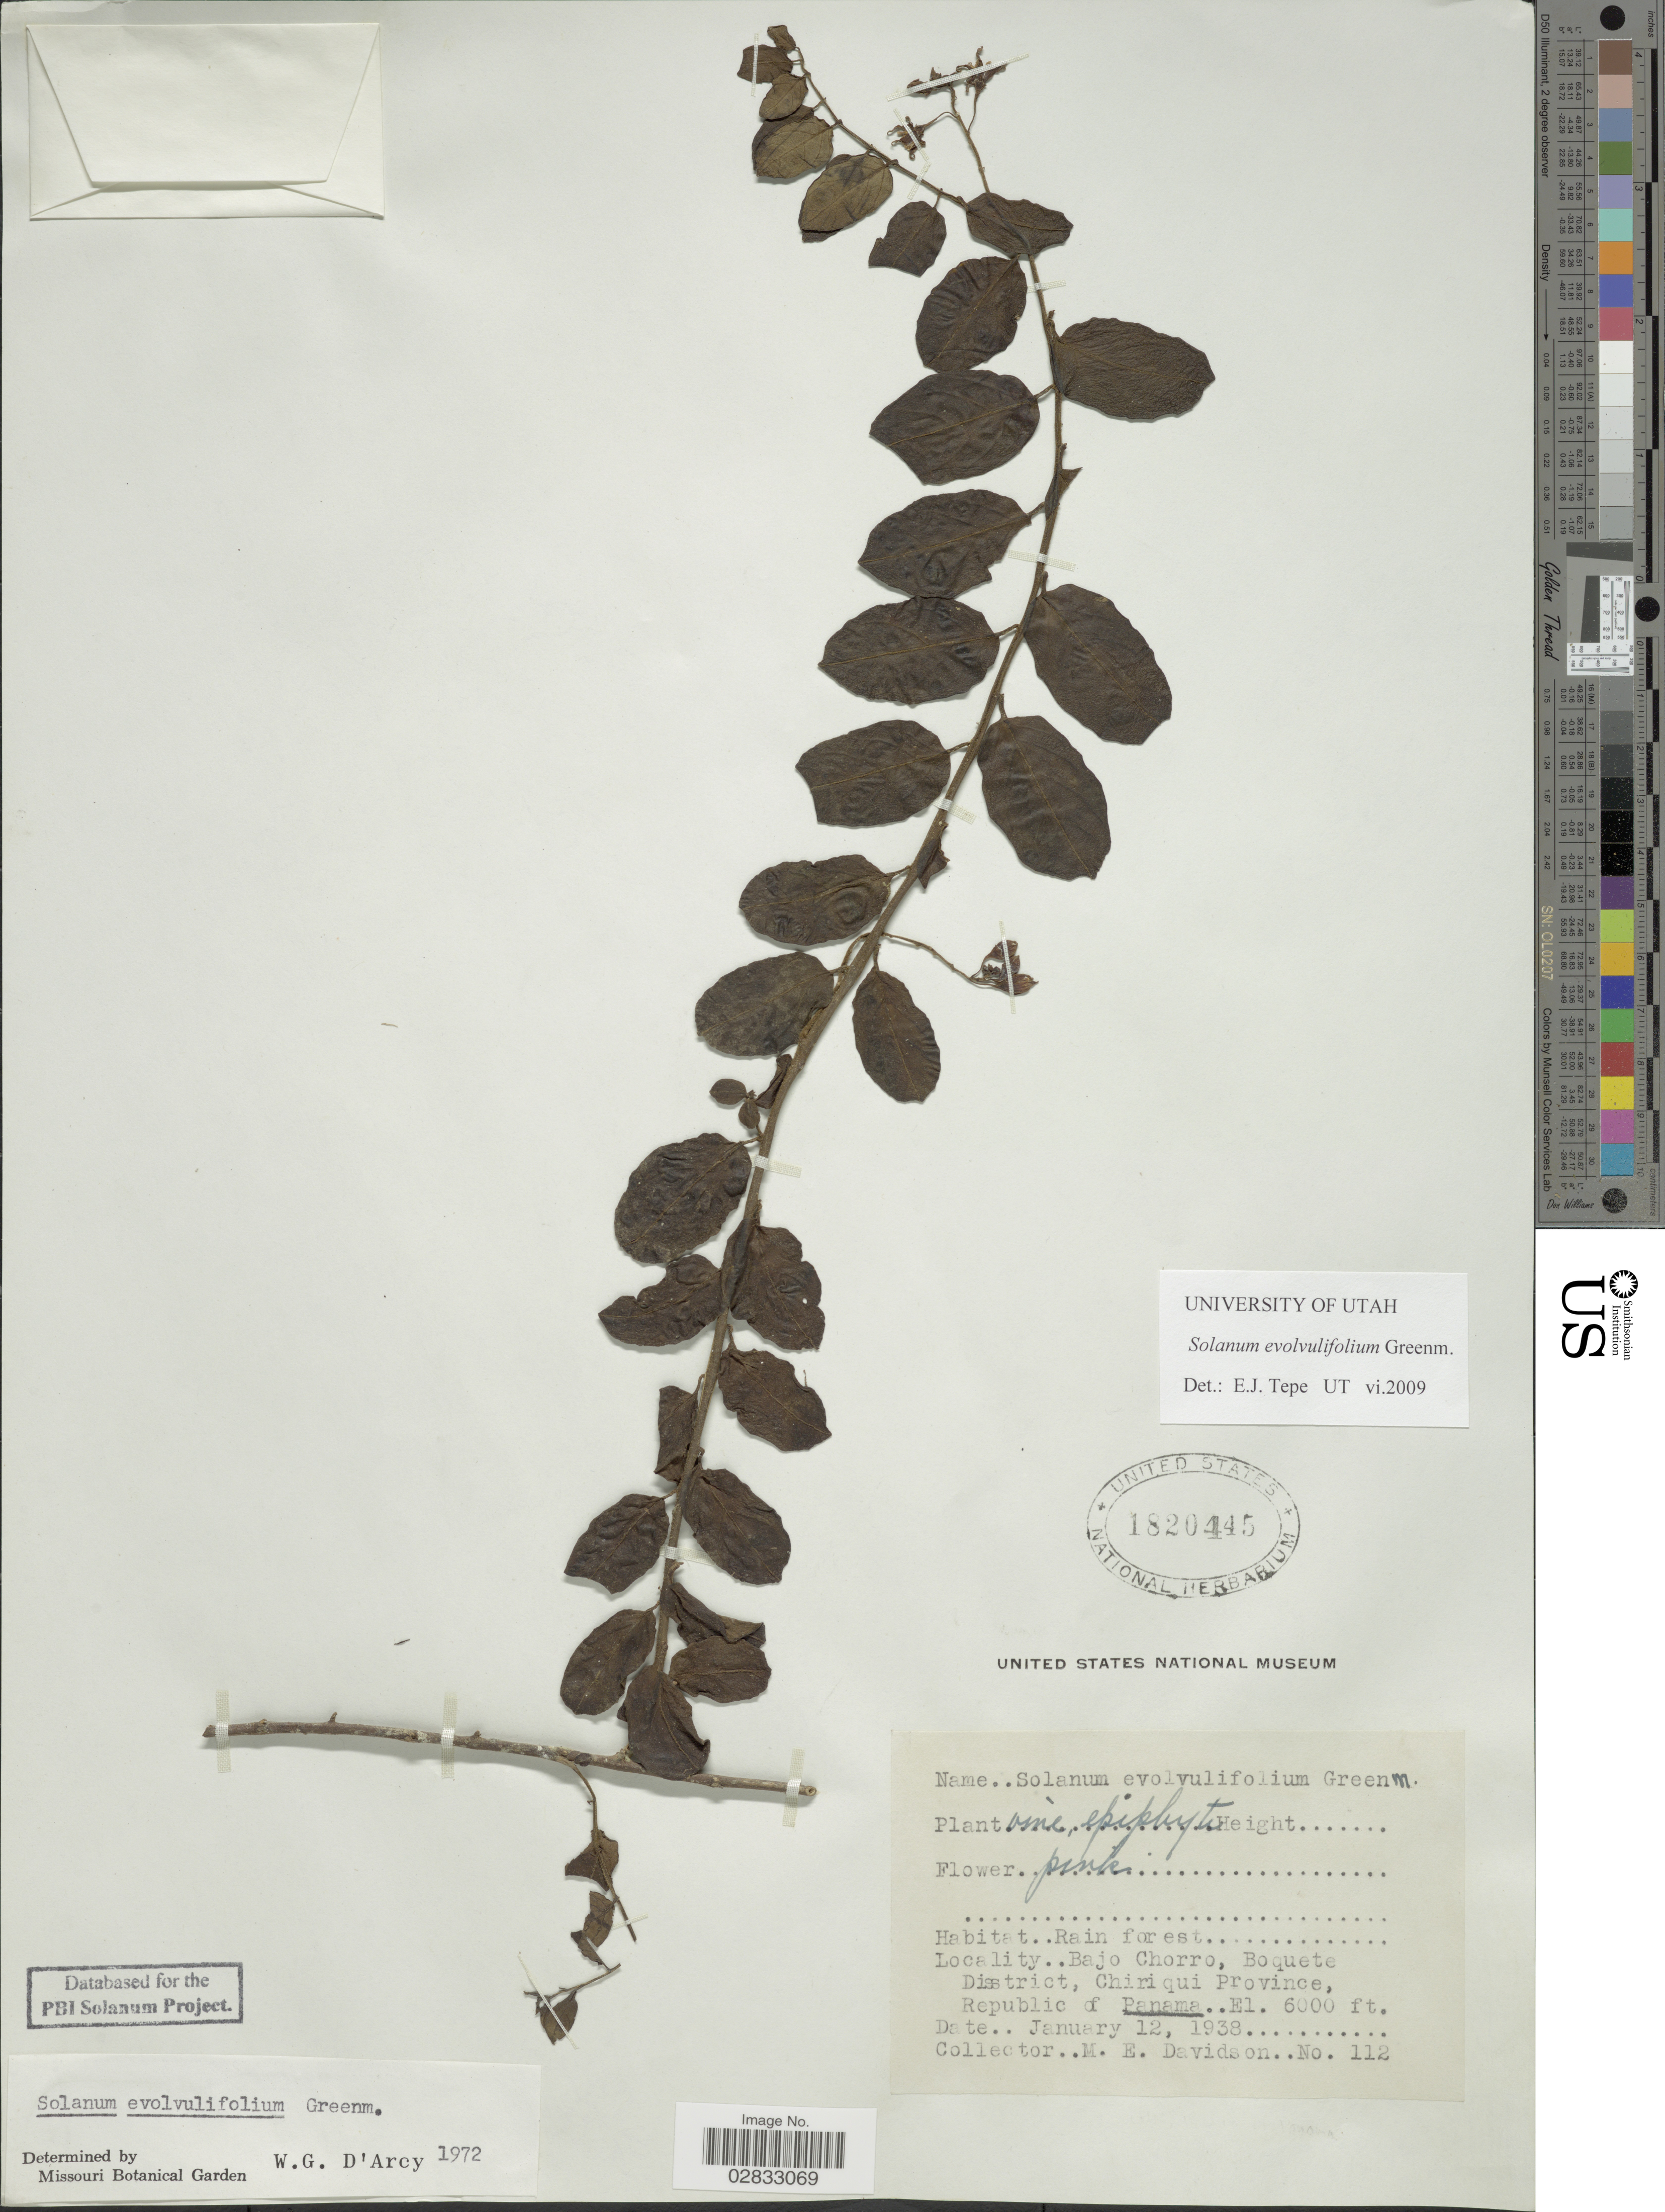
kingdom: Plantae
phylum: Tracheophyta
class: Magnoliopsida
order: Solanales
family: Solanaceae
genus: Solanum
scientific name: Solanum evolvulifolium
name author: Greenm. ex Donn. Sm.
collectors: M. E. Davidson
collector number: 112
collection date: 1938-01-12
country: Panama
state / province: Chiriqui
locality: Bajo Chorro, Boquete District, Chiriqui Province.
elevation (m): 1829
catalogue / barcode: US 1820445